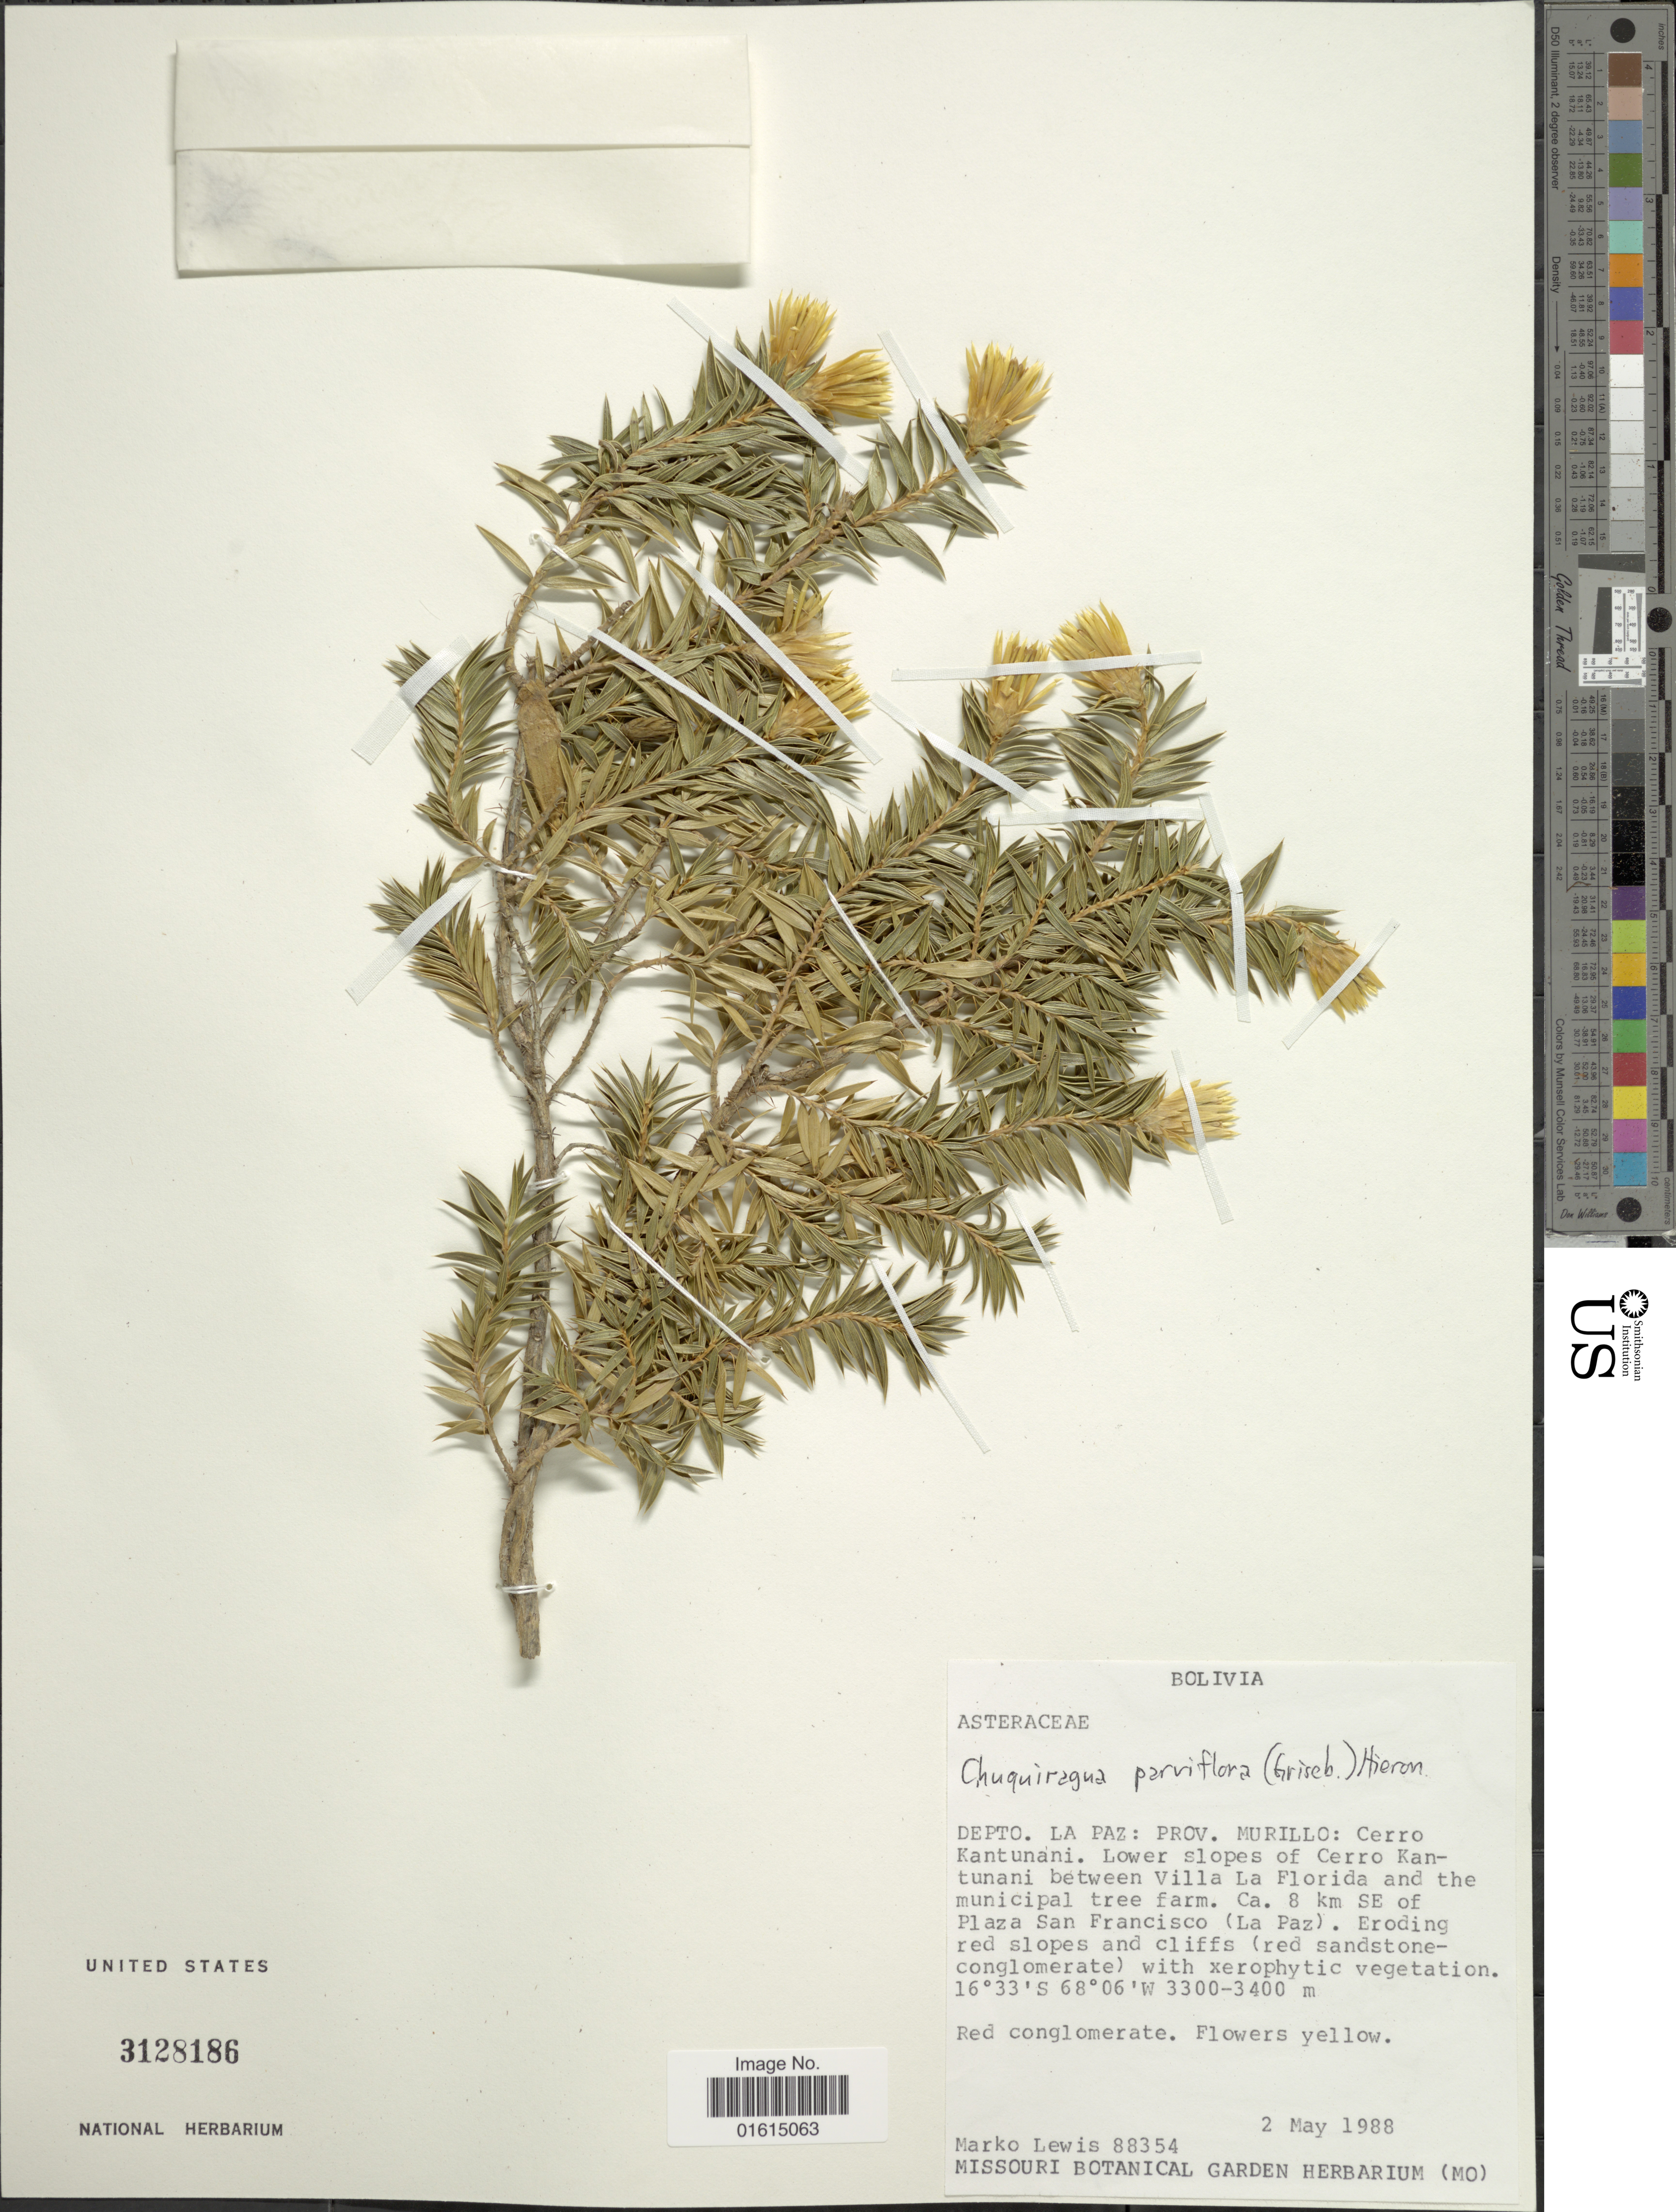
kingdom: Plantae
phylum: Tracheophyta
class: Magnoliopsida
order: Asterales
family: Asteraceae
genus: Chuquiraga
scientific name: Chuquiraga parviflora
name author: (Griseb.) Hieron.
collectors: M. A. Lewis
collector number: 88354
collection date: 1988-05-02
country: Bolivia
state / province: La Paz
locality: Depto. La Paz, Prov. Murillo, Cerro Kantunani, lower slopes of Cerro Kantunani between Villa La Florida and the municipal tree farm, ca 8 km SE of Plaza San Francisco (La Paz)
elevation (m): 3300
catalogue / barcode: US 3128186